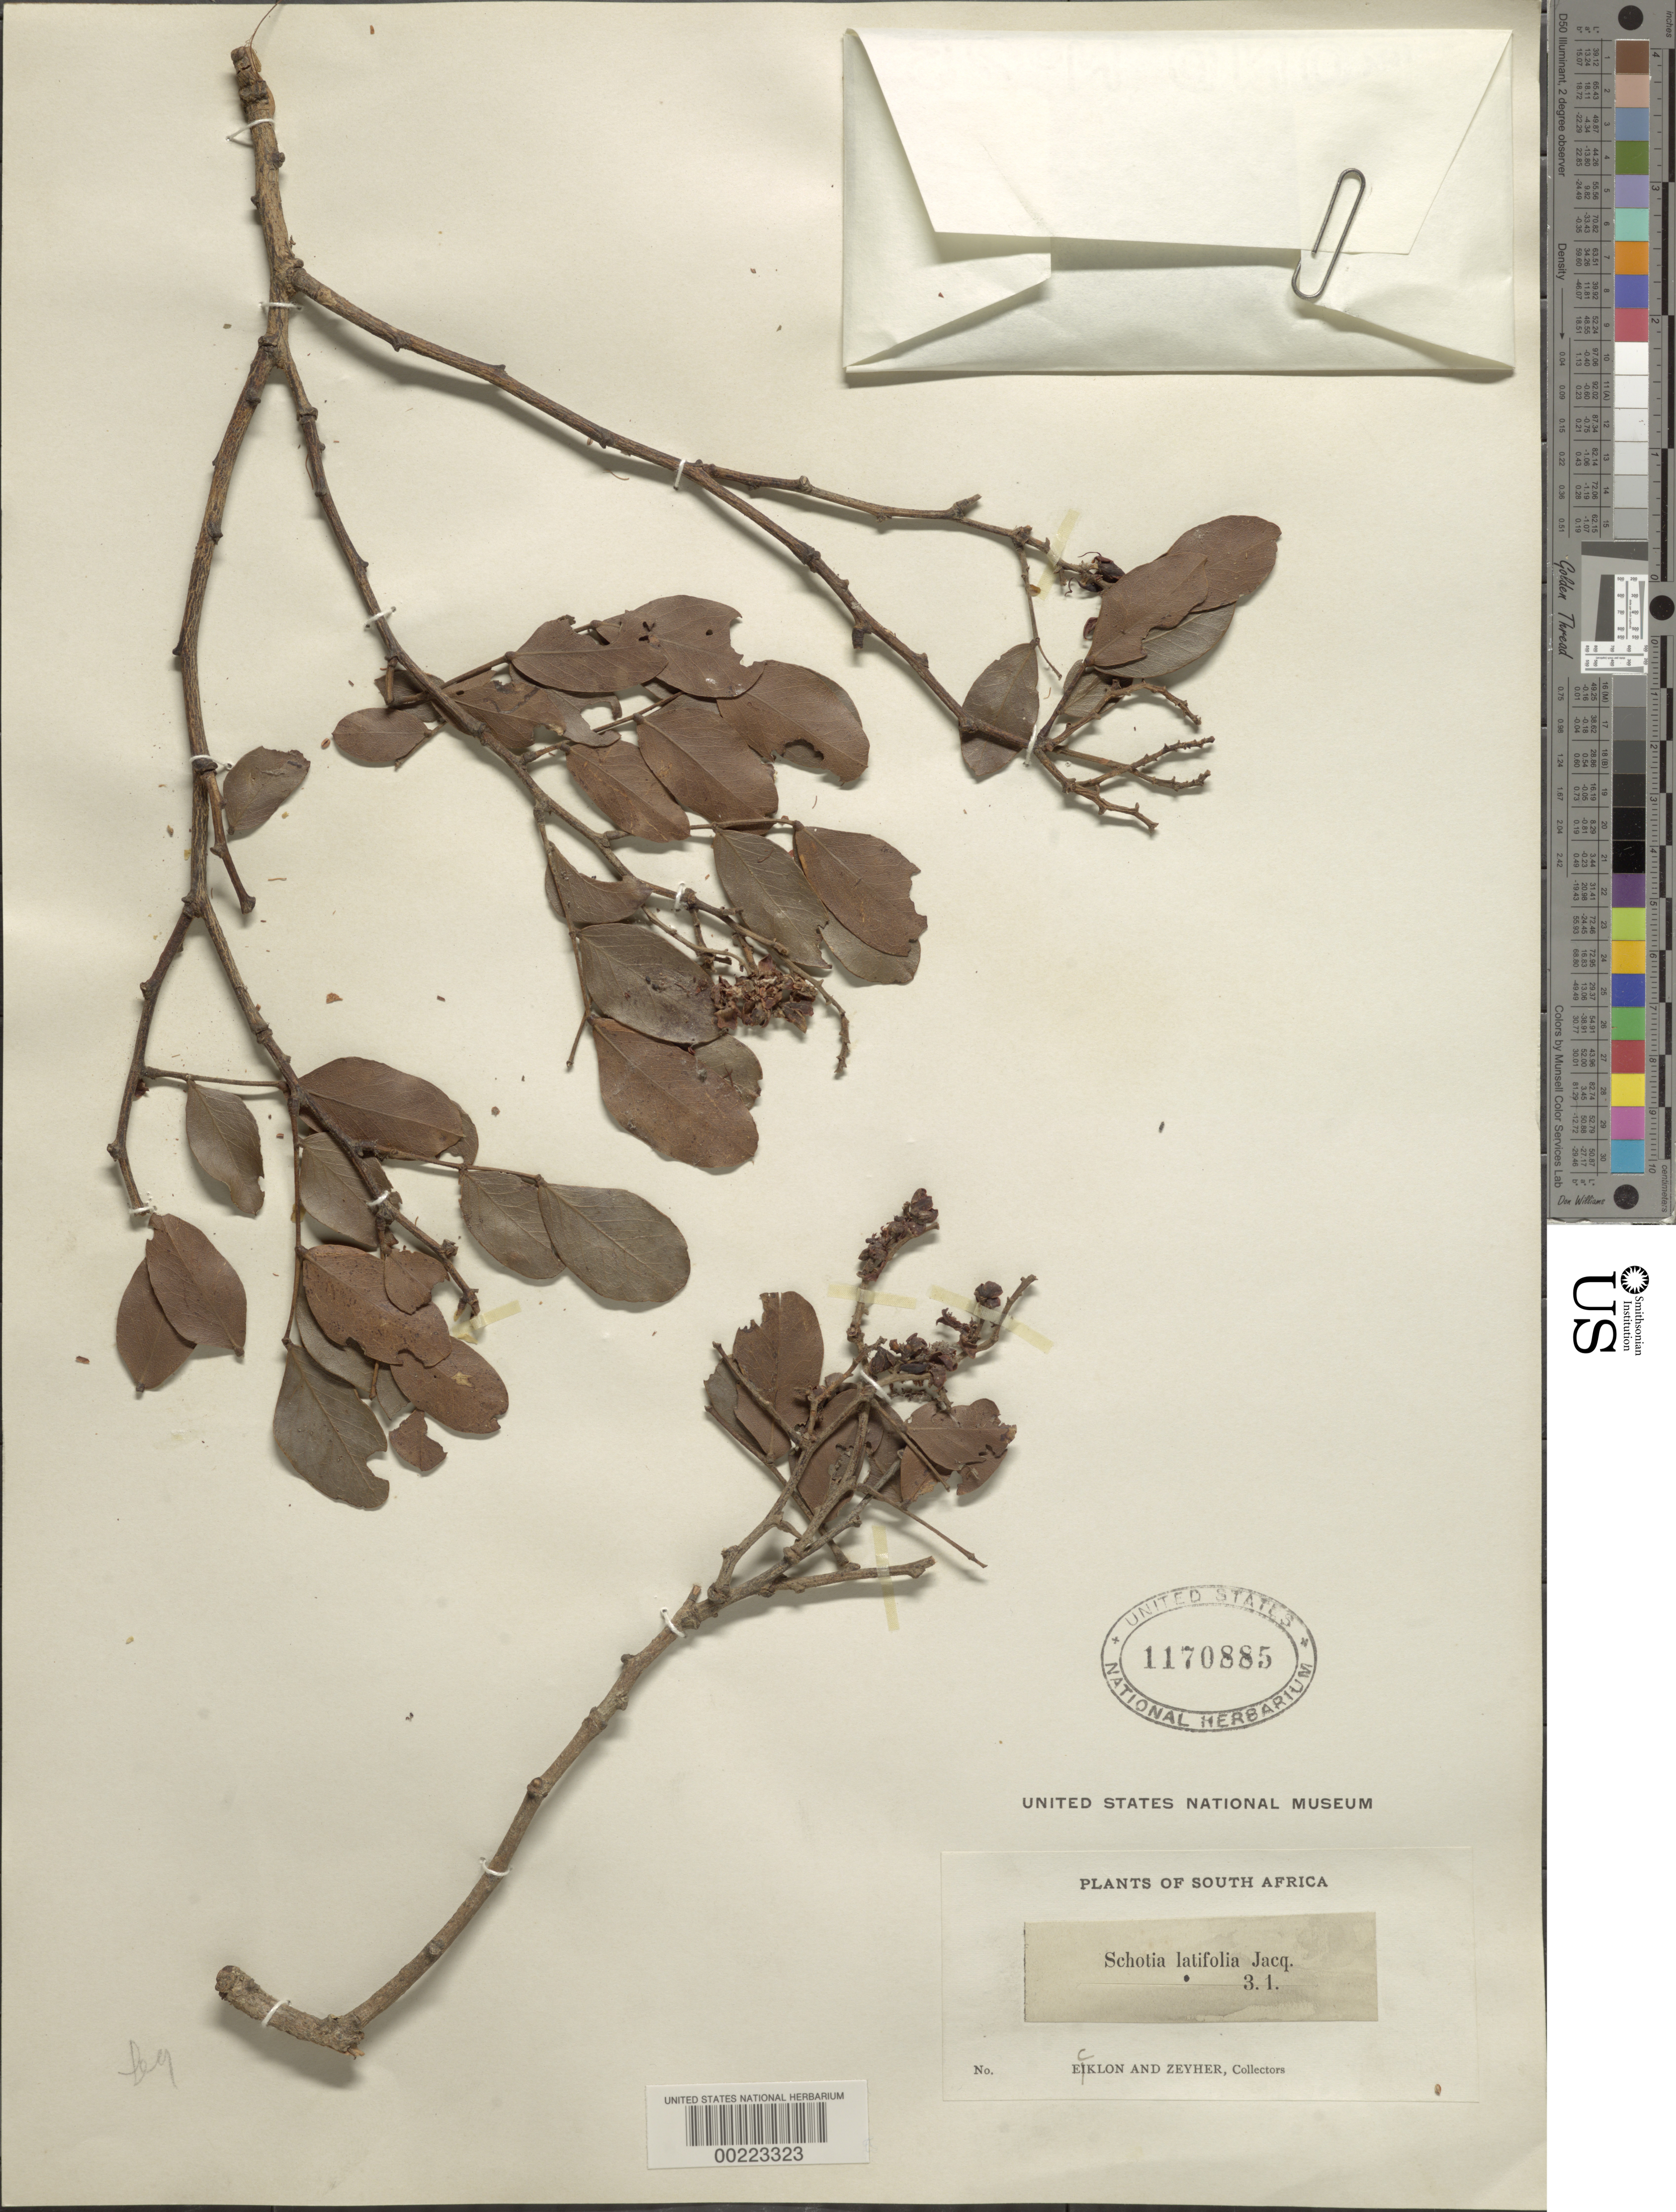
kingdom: Plantae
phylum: Tracheophyta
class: Magnoliopsida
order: Fabales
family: Fabaceae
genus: Schotia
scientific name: Schotia latifolia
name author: Jacq.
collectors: C. F. Ecklon & C. Zeyher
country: South Africa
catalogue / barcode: US 1170885